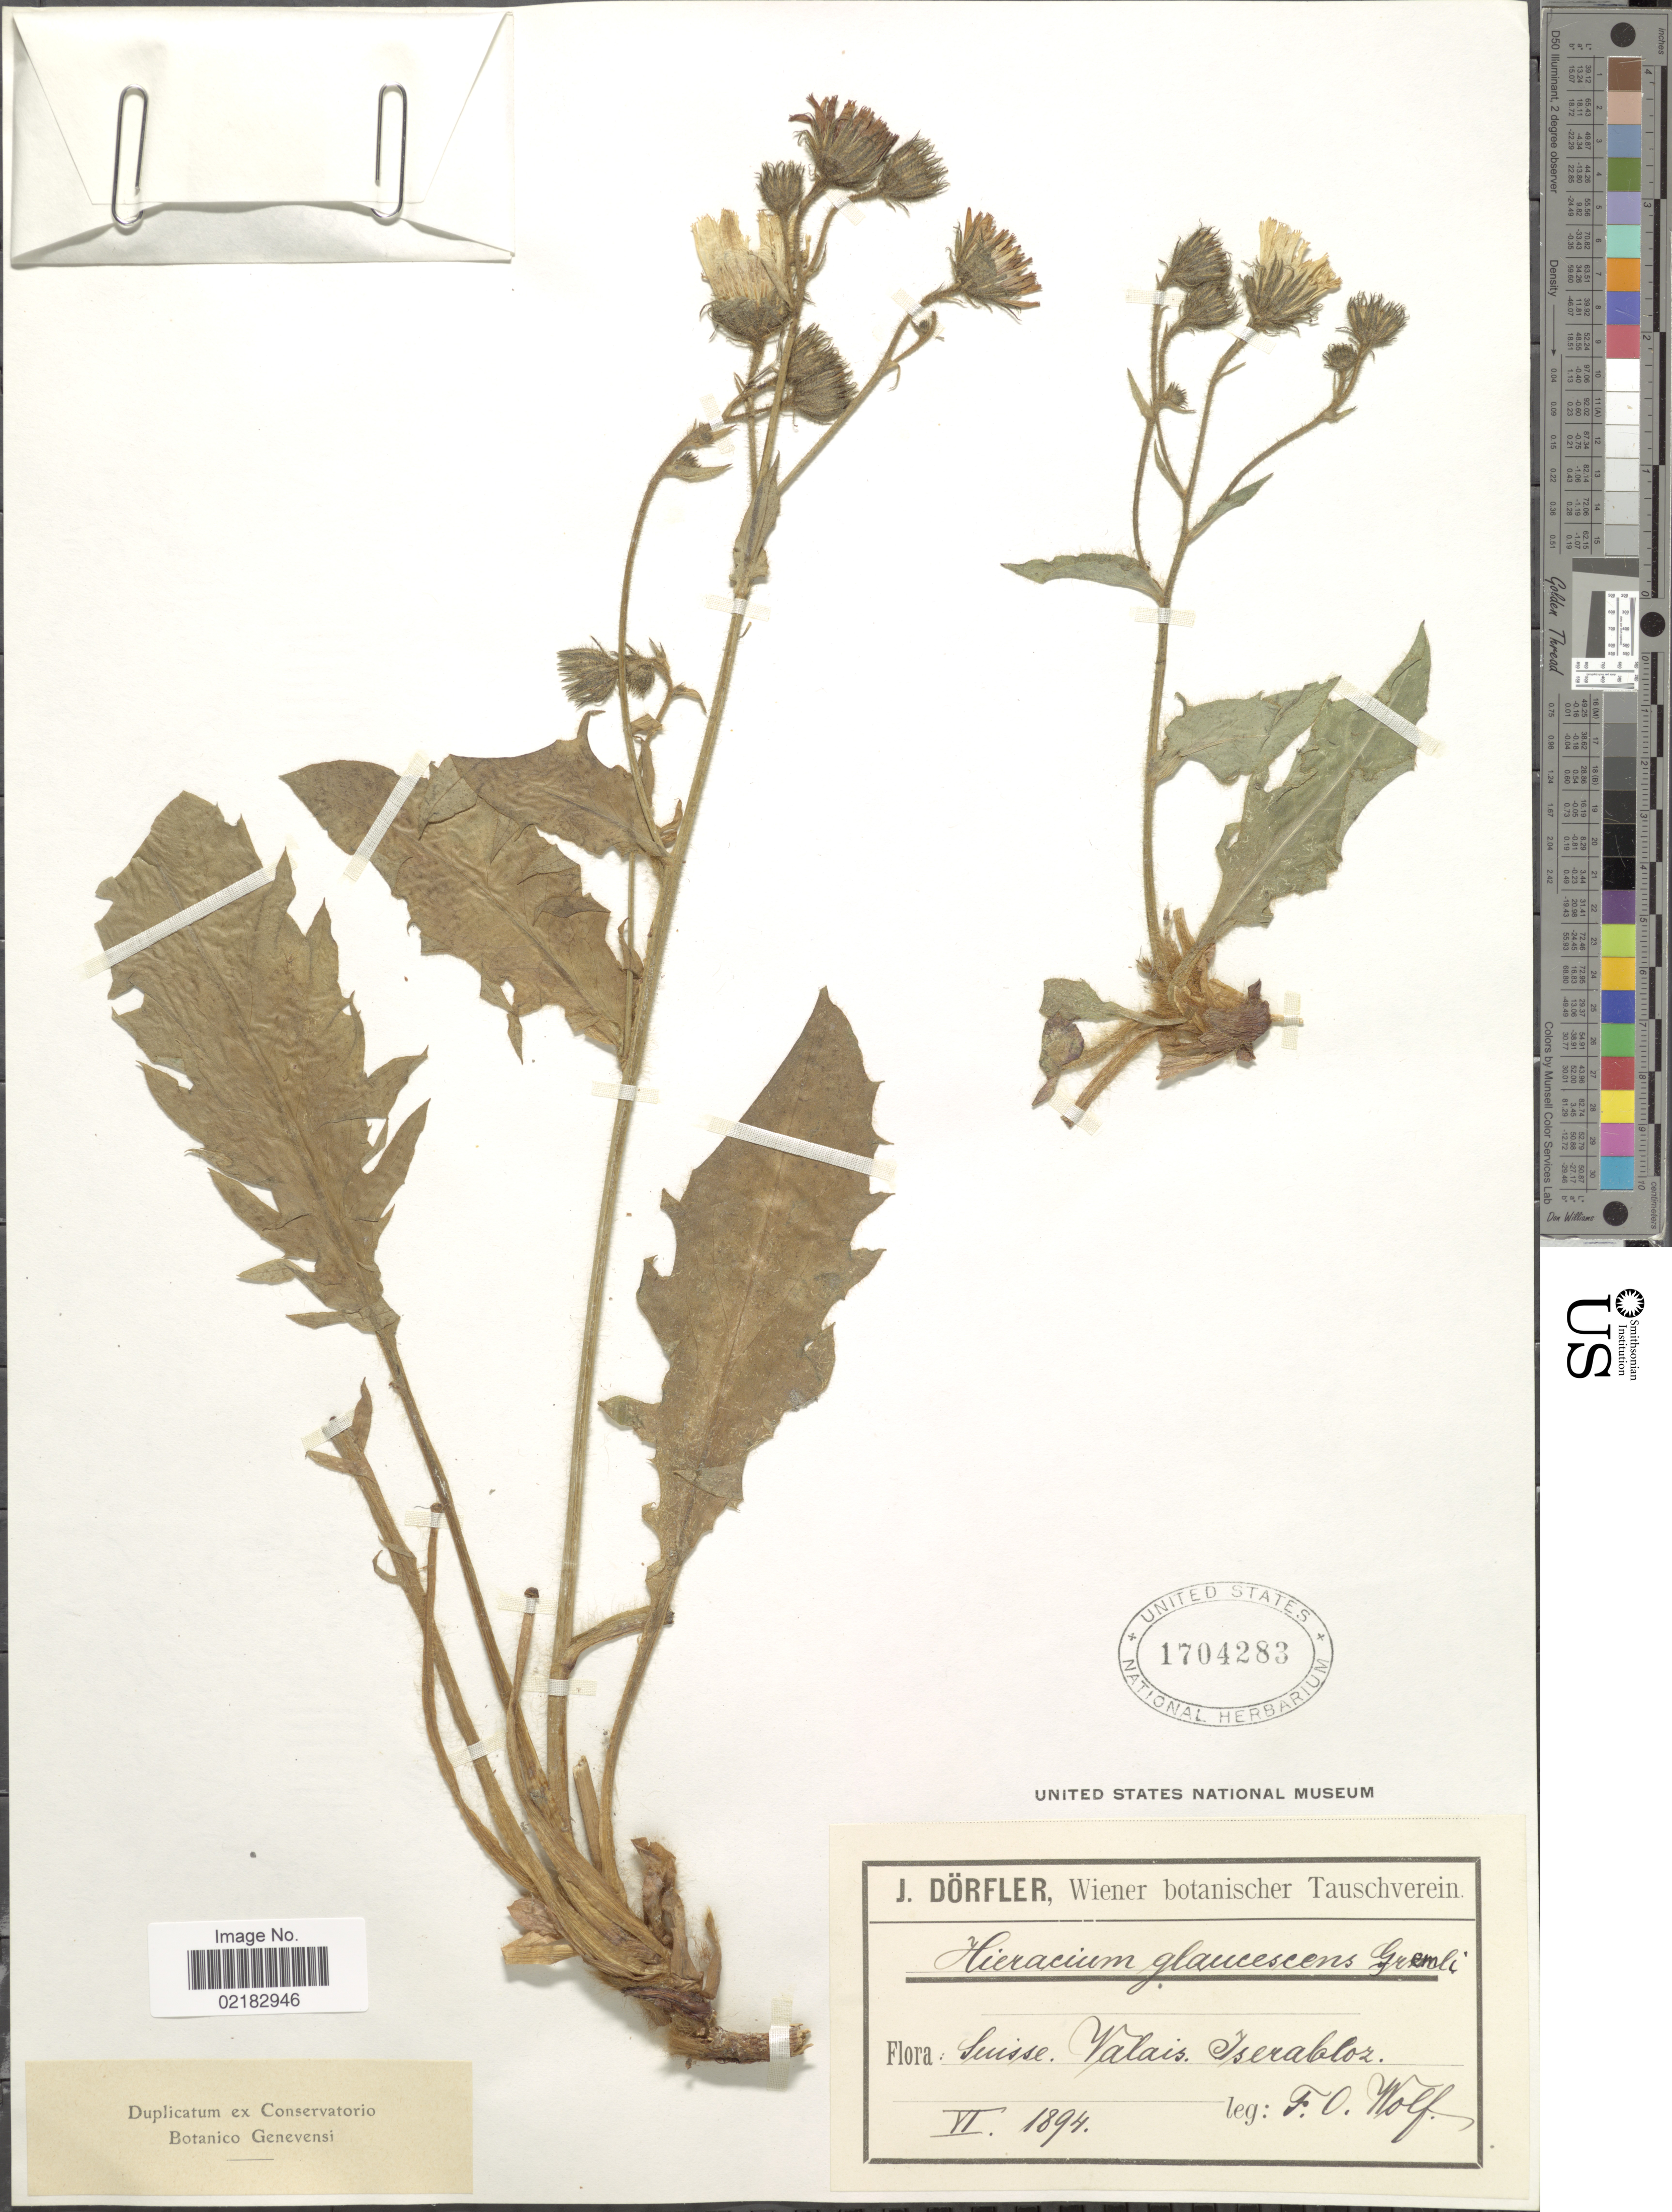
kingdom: Plantae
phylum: Tracheophyta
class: Magnoliopsida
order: Asterales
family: Asteraceae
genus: Pilosella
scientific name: Pilosella piloselloides subsp. magyarica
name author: (Peter) S. Bräut. & Greuter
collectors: F. Wolf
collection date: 1894-06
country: Switzerland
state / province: Valais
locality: Suisse. Valais, Iserabloz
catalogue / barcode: US 1704283